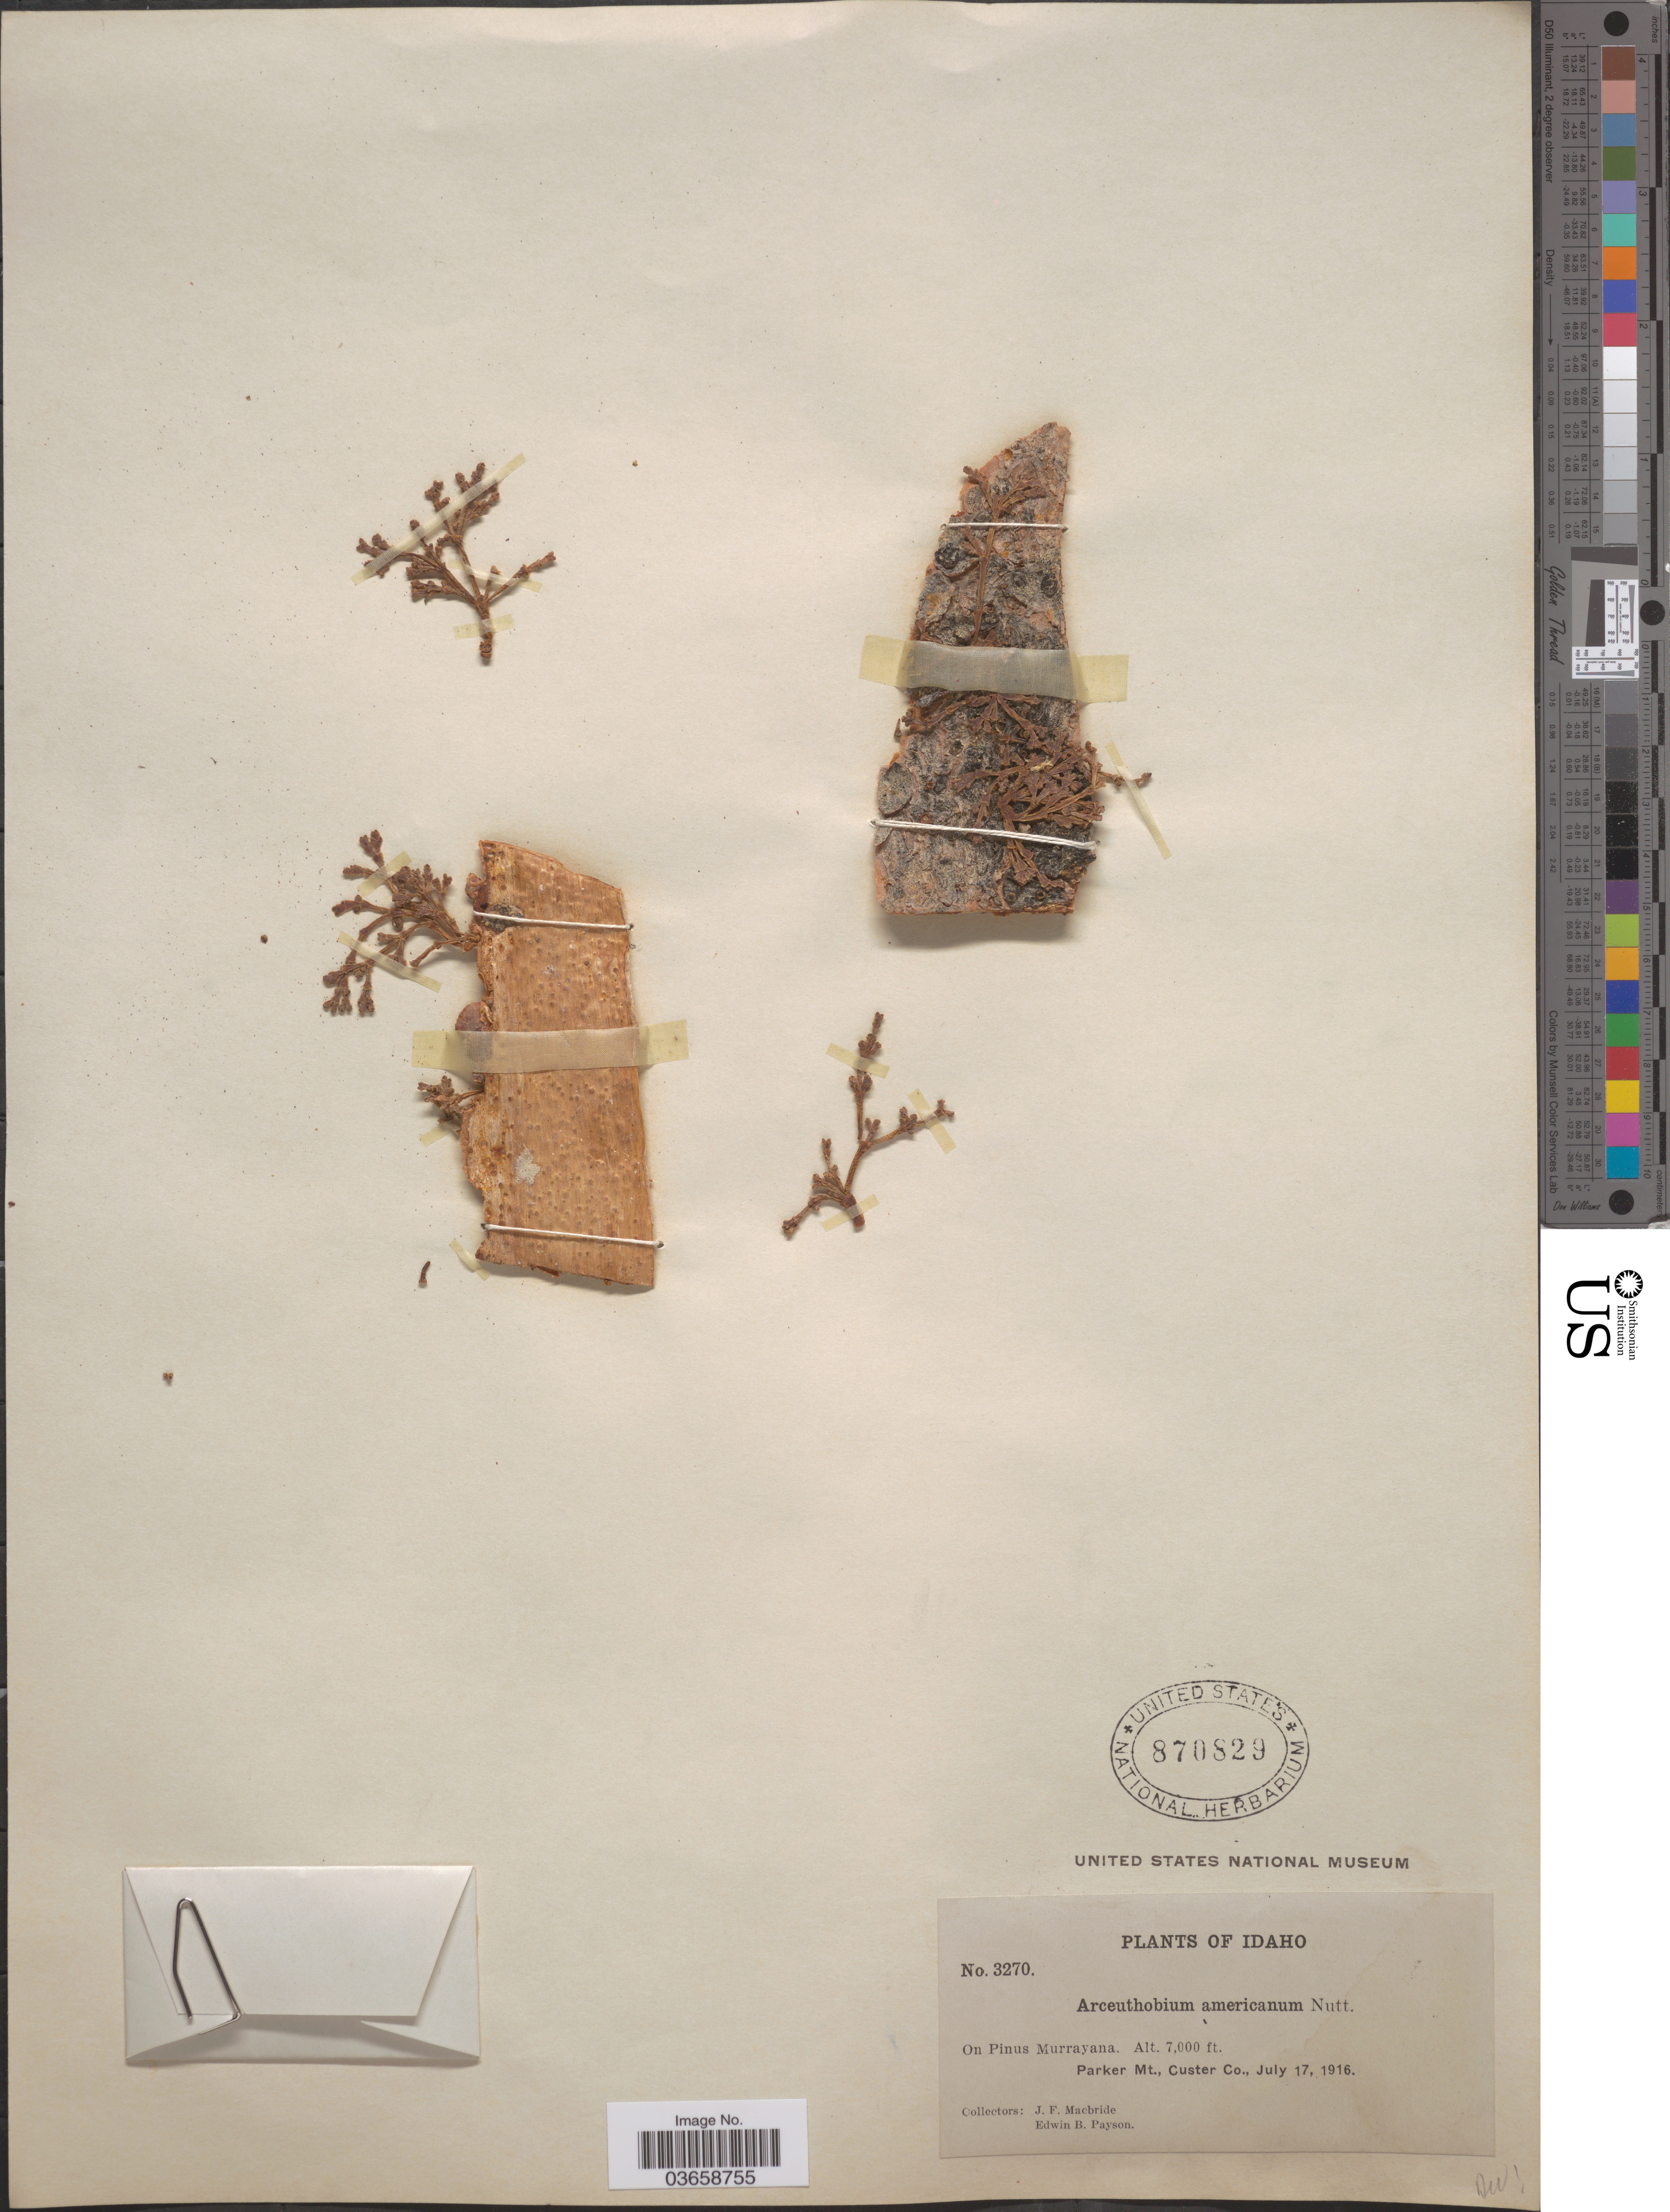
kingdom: Plantae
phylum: Tracheophyta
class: Magnoliopsida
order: Santalales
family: Viscaceae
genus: Arceuthobium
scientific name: Arceuthobium americanum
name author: Nutt. ex A. Gray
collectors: J. F. Macbride & E. B. Payson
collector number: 3270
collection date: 1916-07-17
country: United States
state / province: Idaho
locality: Parker Mt., Custer Co.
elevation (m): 2134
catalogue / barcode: US 870829